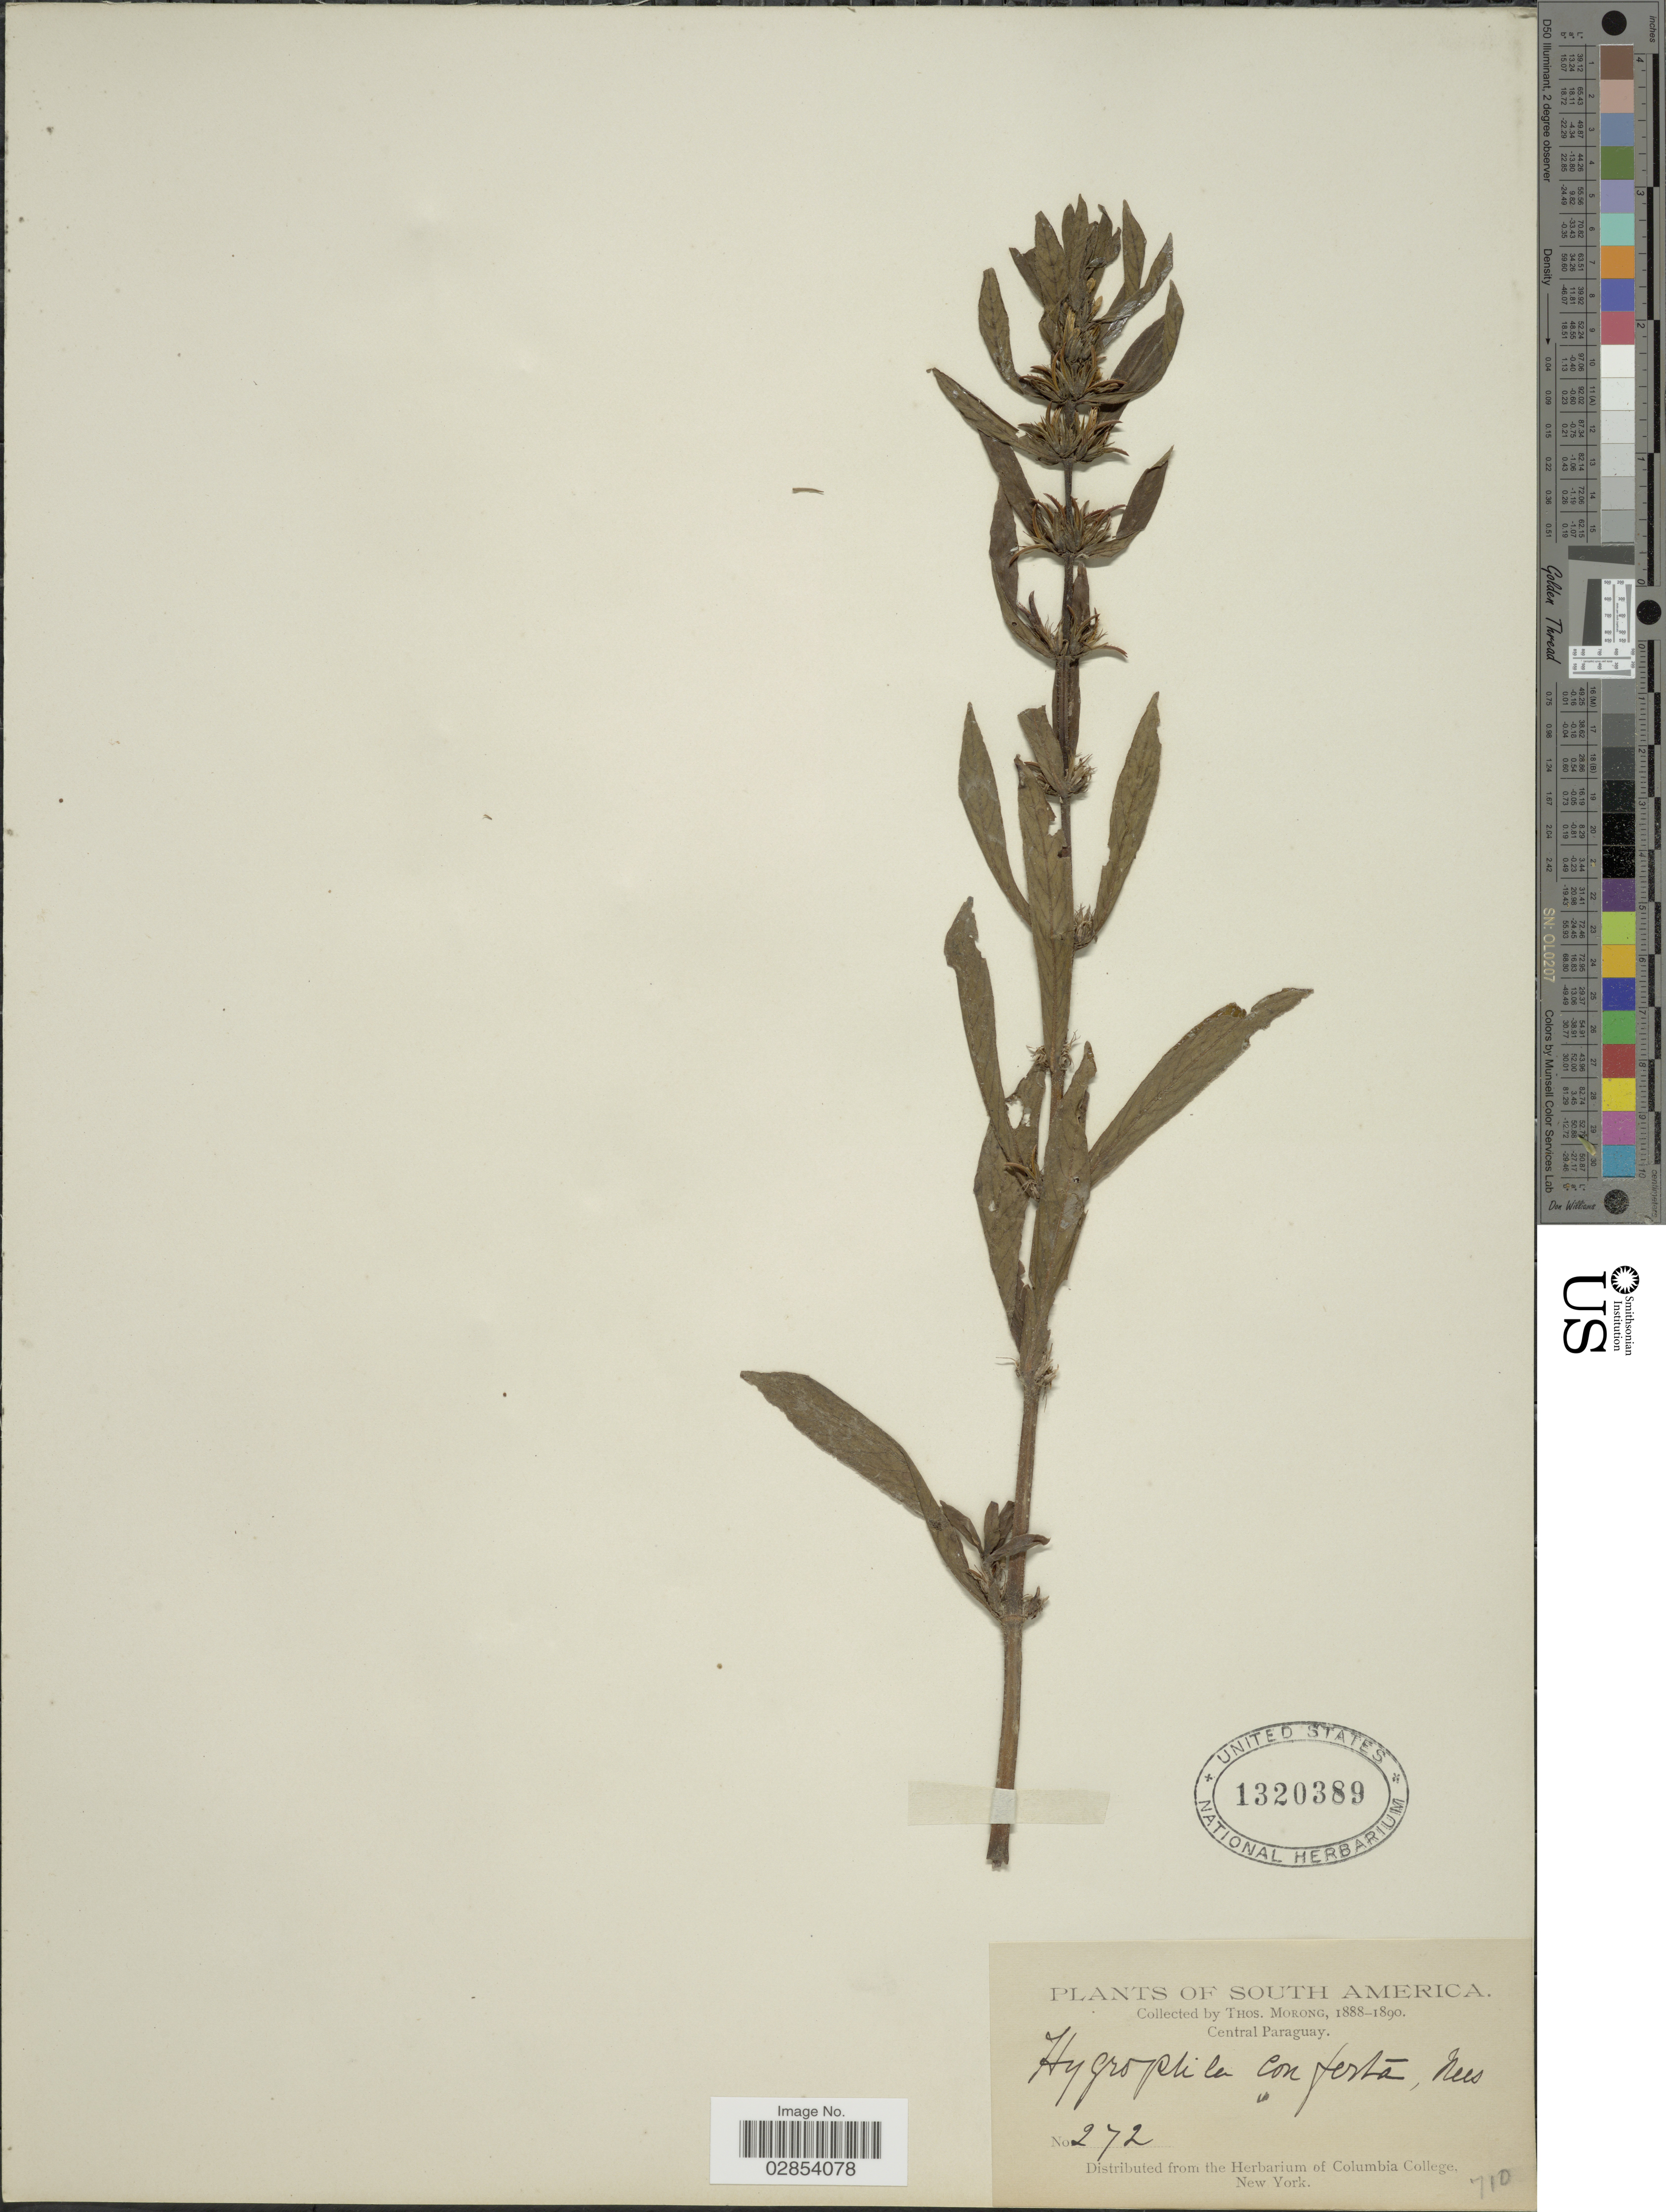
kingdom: Plantae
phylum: Tracheophyta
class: Magnoliopsida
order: Lamiales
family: Acanthaceae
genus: Hygrophila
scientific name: Hygrophila costata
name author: Nees & T. Nees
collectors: ex herb. T. Morong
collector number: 272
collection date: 1888/1890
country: Paraguay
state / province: Central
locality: Central Paraguay.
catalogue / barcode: US 1320389